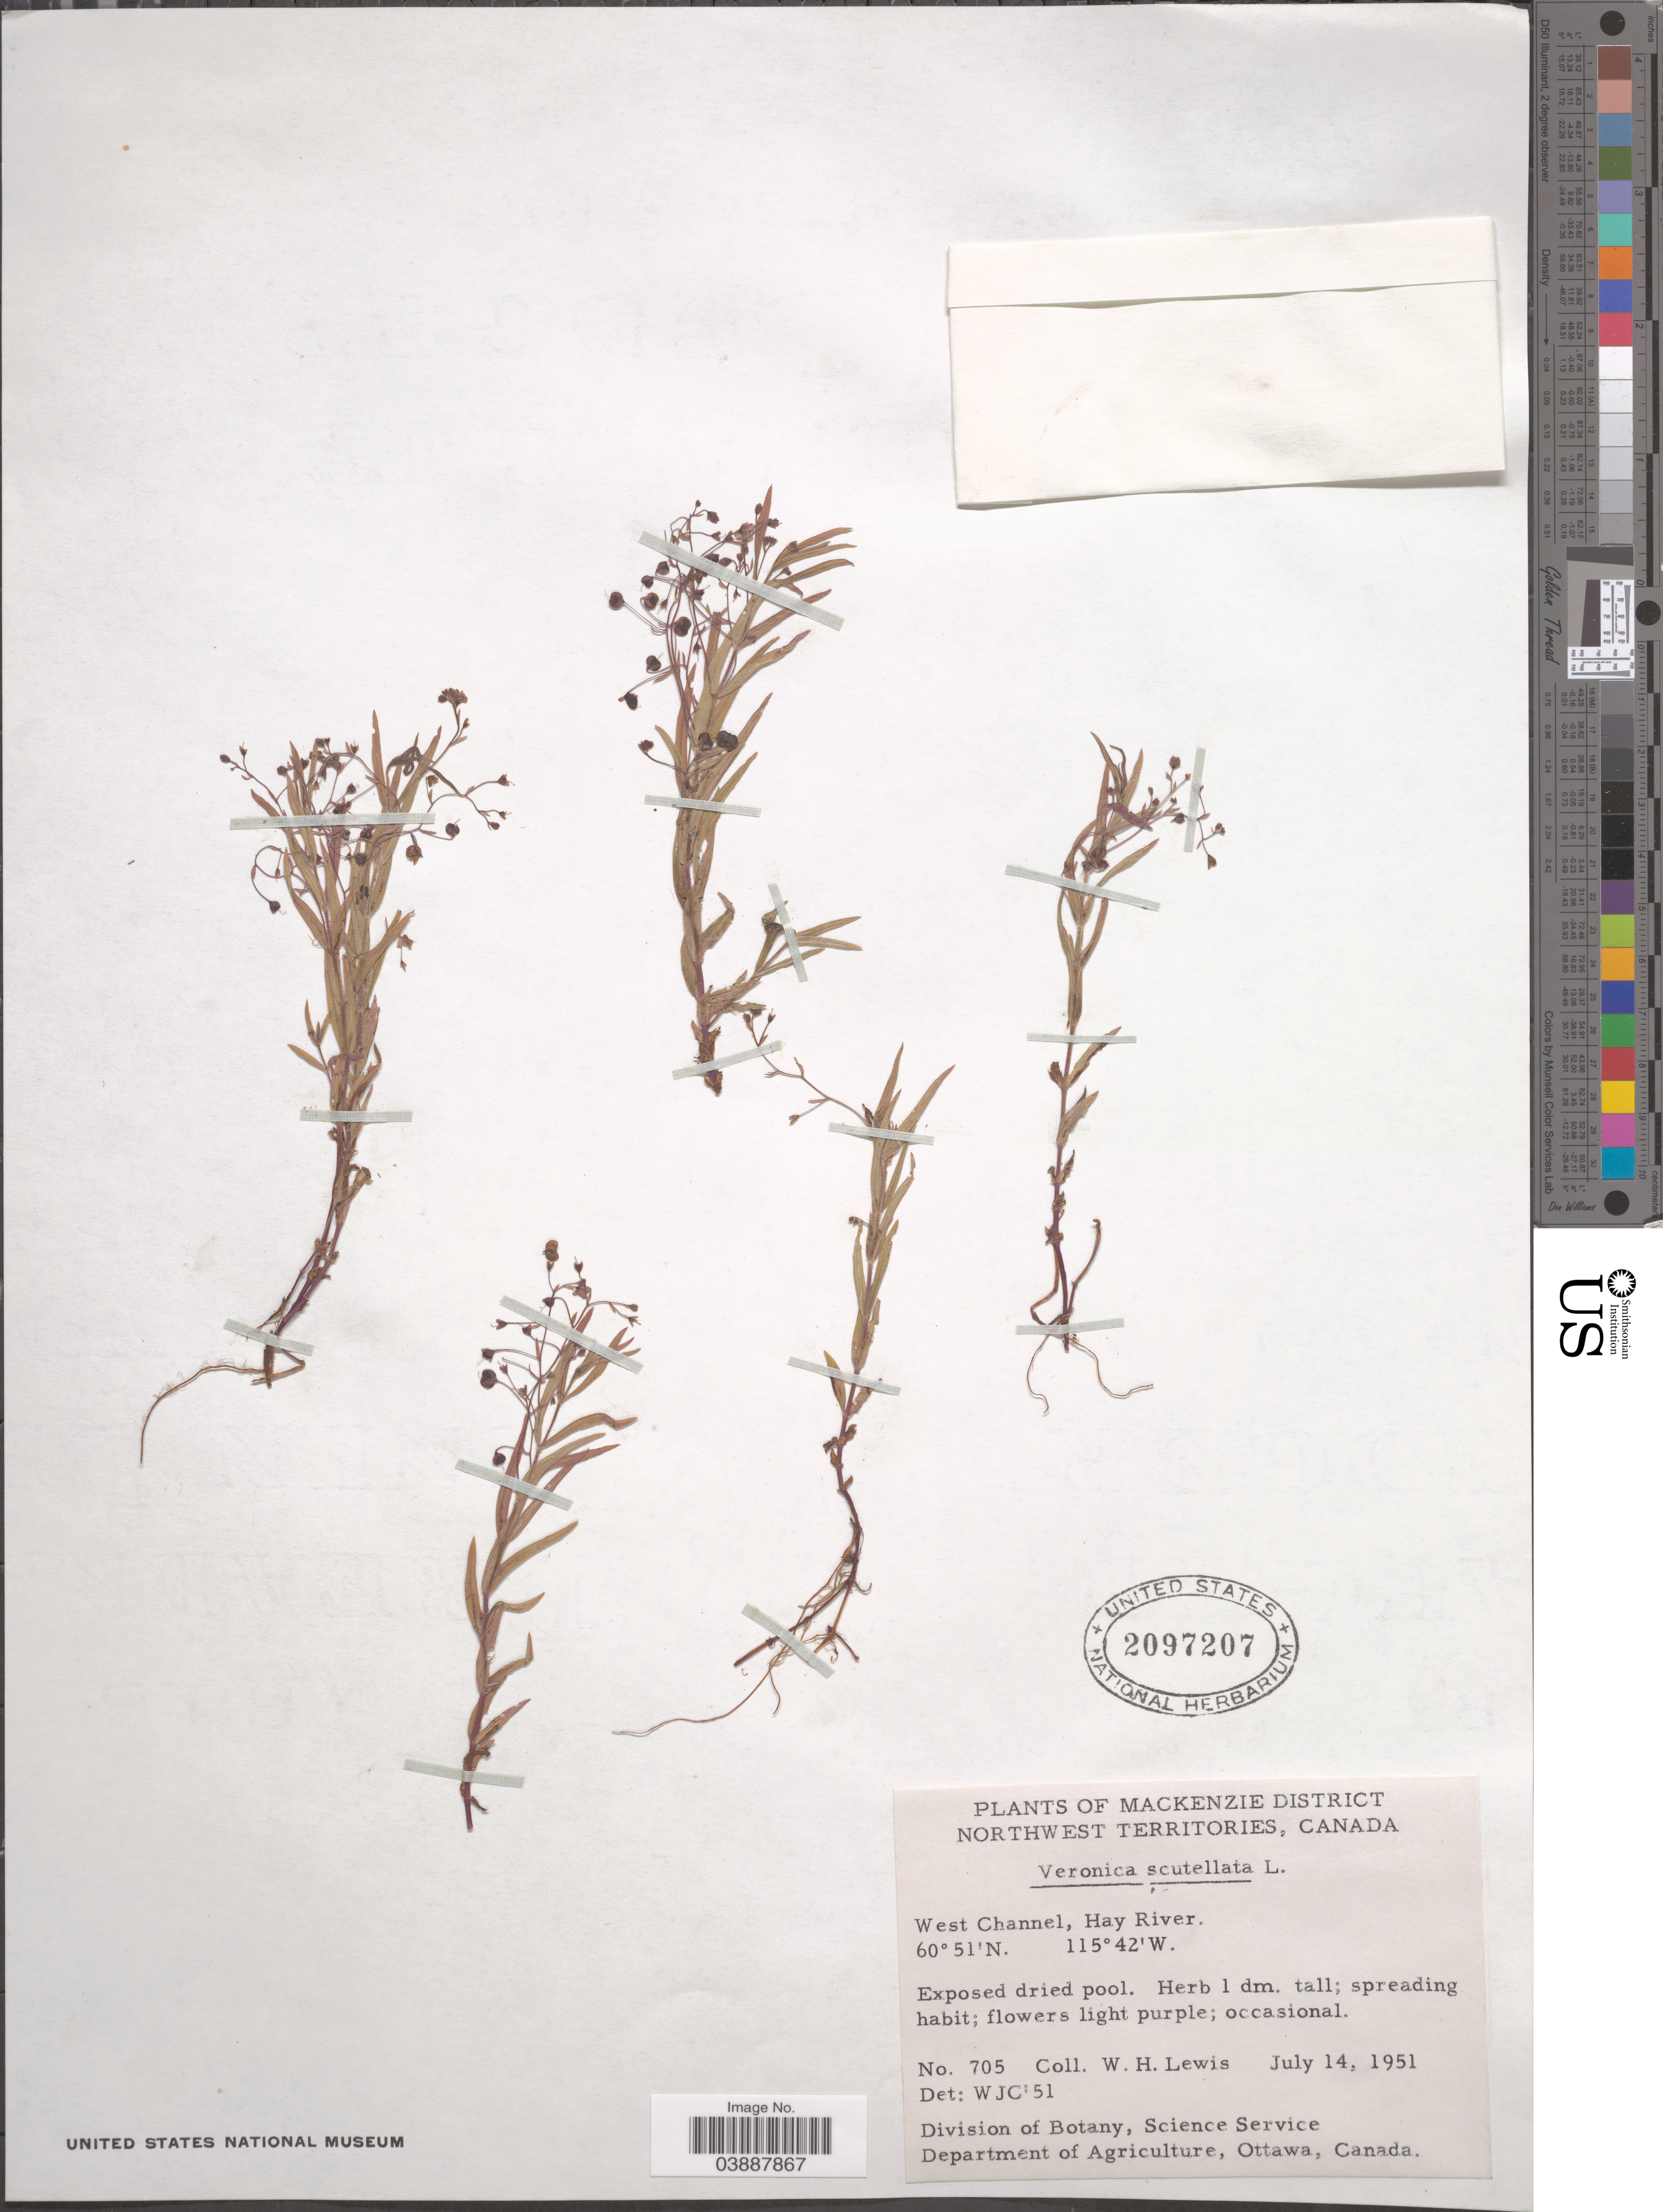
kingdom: Plantae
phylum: Tracheophyta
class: Magnoliopsida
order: Lamiales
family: Plantaginaceae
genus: Veronica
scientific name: Veronica scutellata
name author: L.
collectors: W. H. Lewis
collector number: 705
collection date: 1951-07-14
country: Canada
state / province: Northwest Territories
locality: Mackenzie District. West Channel, Hay River.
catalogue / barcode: US 2097207